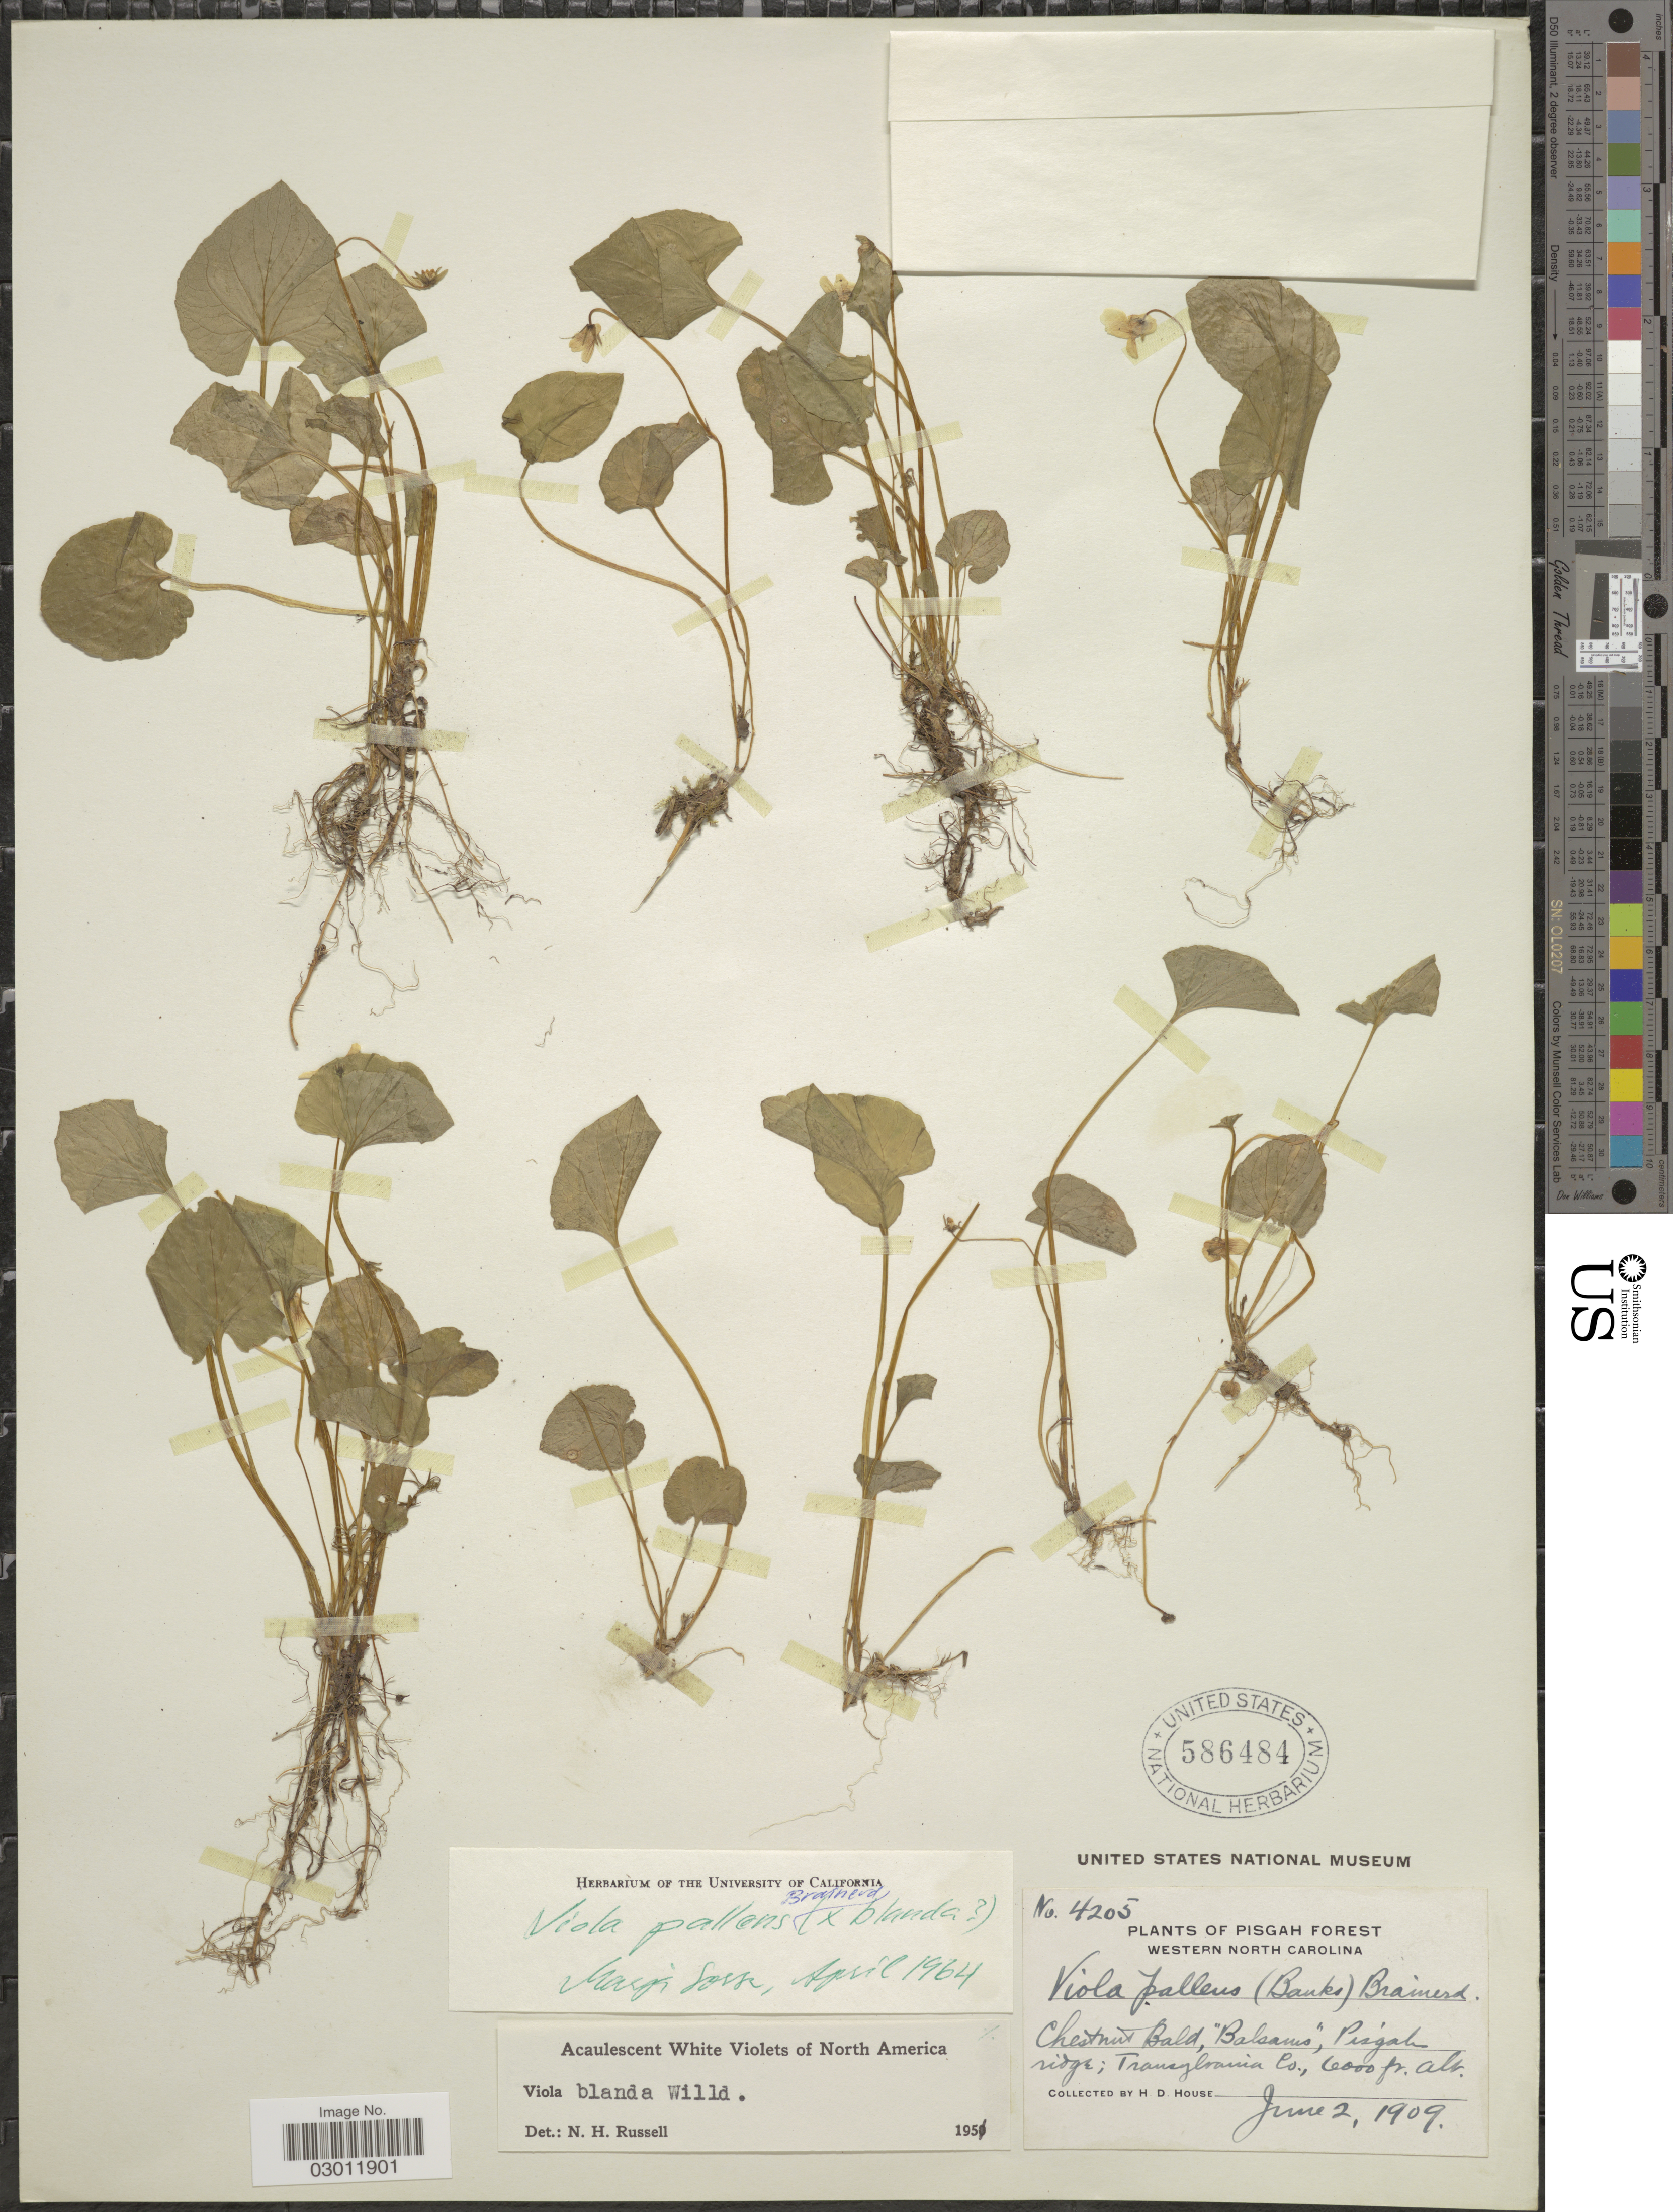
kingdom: Plantae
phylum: Tracheophyta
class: Magnoliopsida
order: Malpighiales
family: Violaceae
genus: Viola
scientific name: Viola blanda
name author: Willd.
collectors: H. D. House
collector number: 4205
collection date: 1909-06-02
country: United States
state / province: North Carolina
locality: Pisgah Forest. Western North Carolina. Chestnut Bald, "Balsams", Pisgah ridge; Transylvania Co.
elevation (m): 1829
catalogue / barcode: US 586484